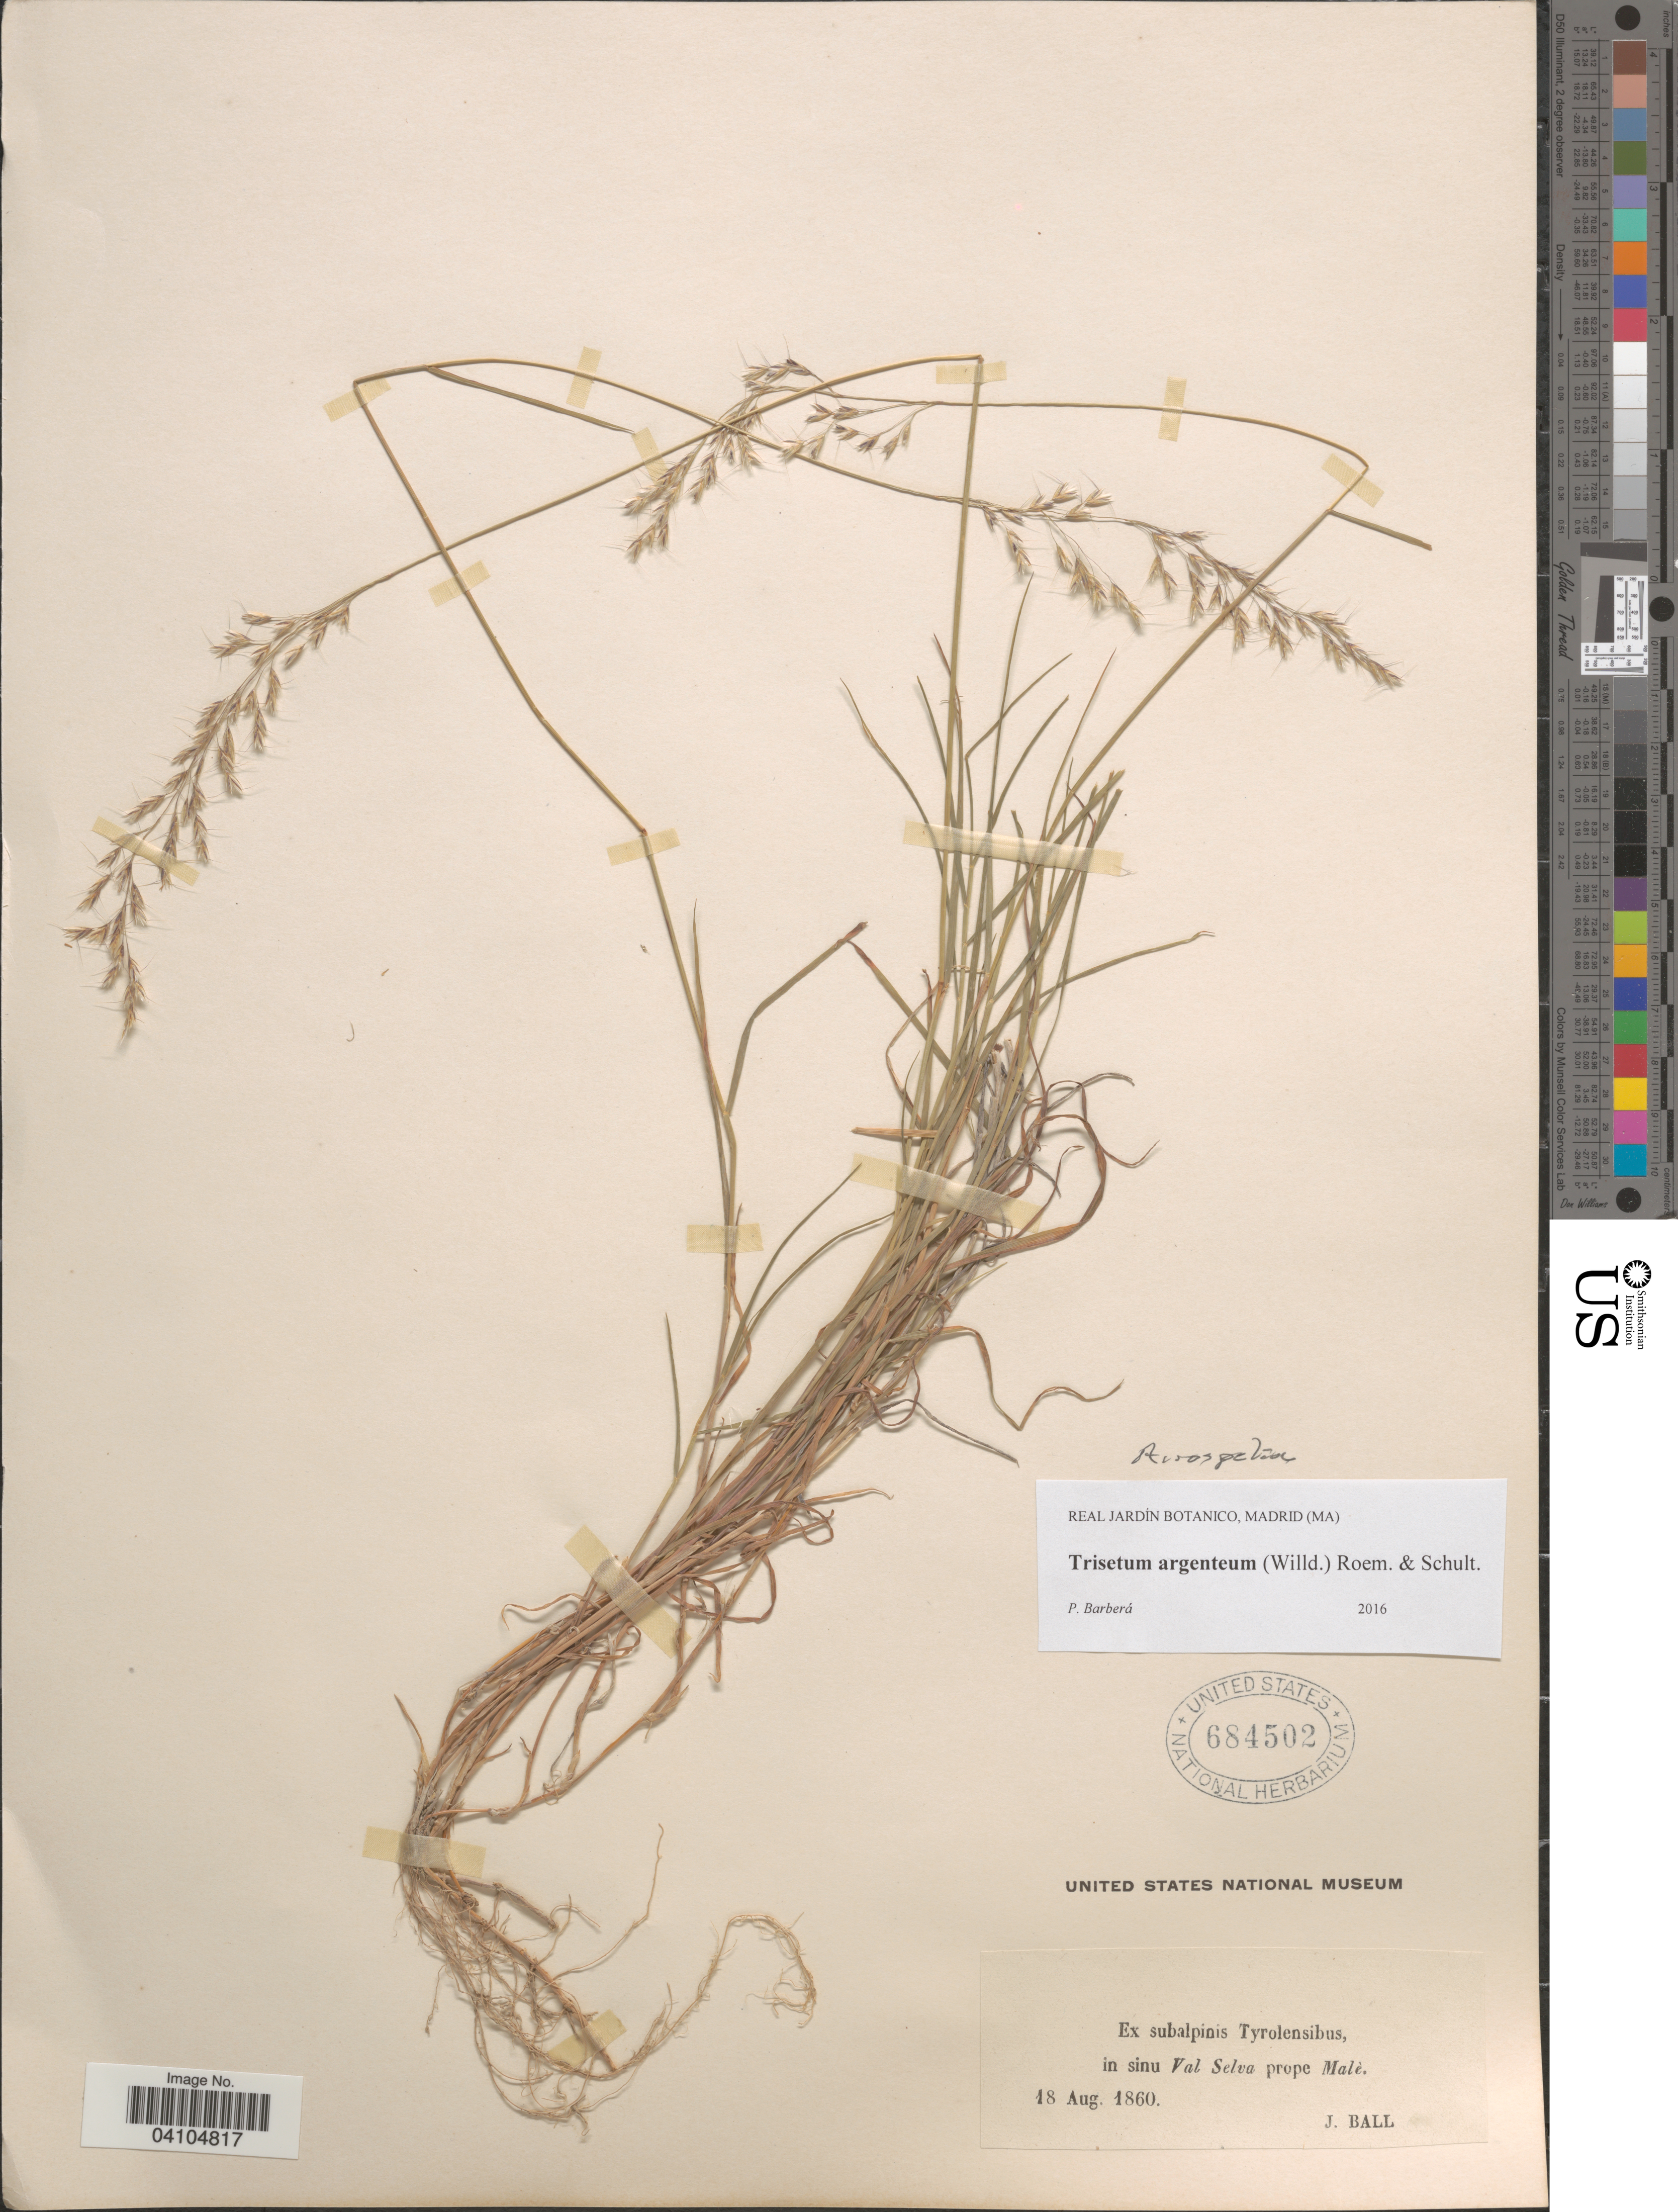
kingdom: Plantae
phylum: Tracheophyta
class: Liliopsida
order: Poales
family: Poaceae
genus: Acrospelion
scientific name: Acrospelion argenteum ined.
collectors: J. Ball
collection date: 1860-08-18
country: Italy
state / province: Trentino-Alto Adige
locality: Ex subalpinis Tyrolensibus, in sinu Val Selva prope Malè.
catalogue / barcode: US 684502